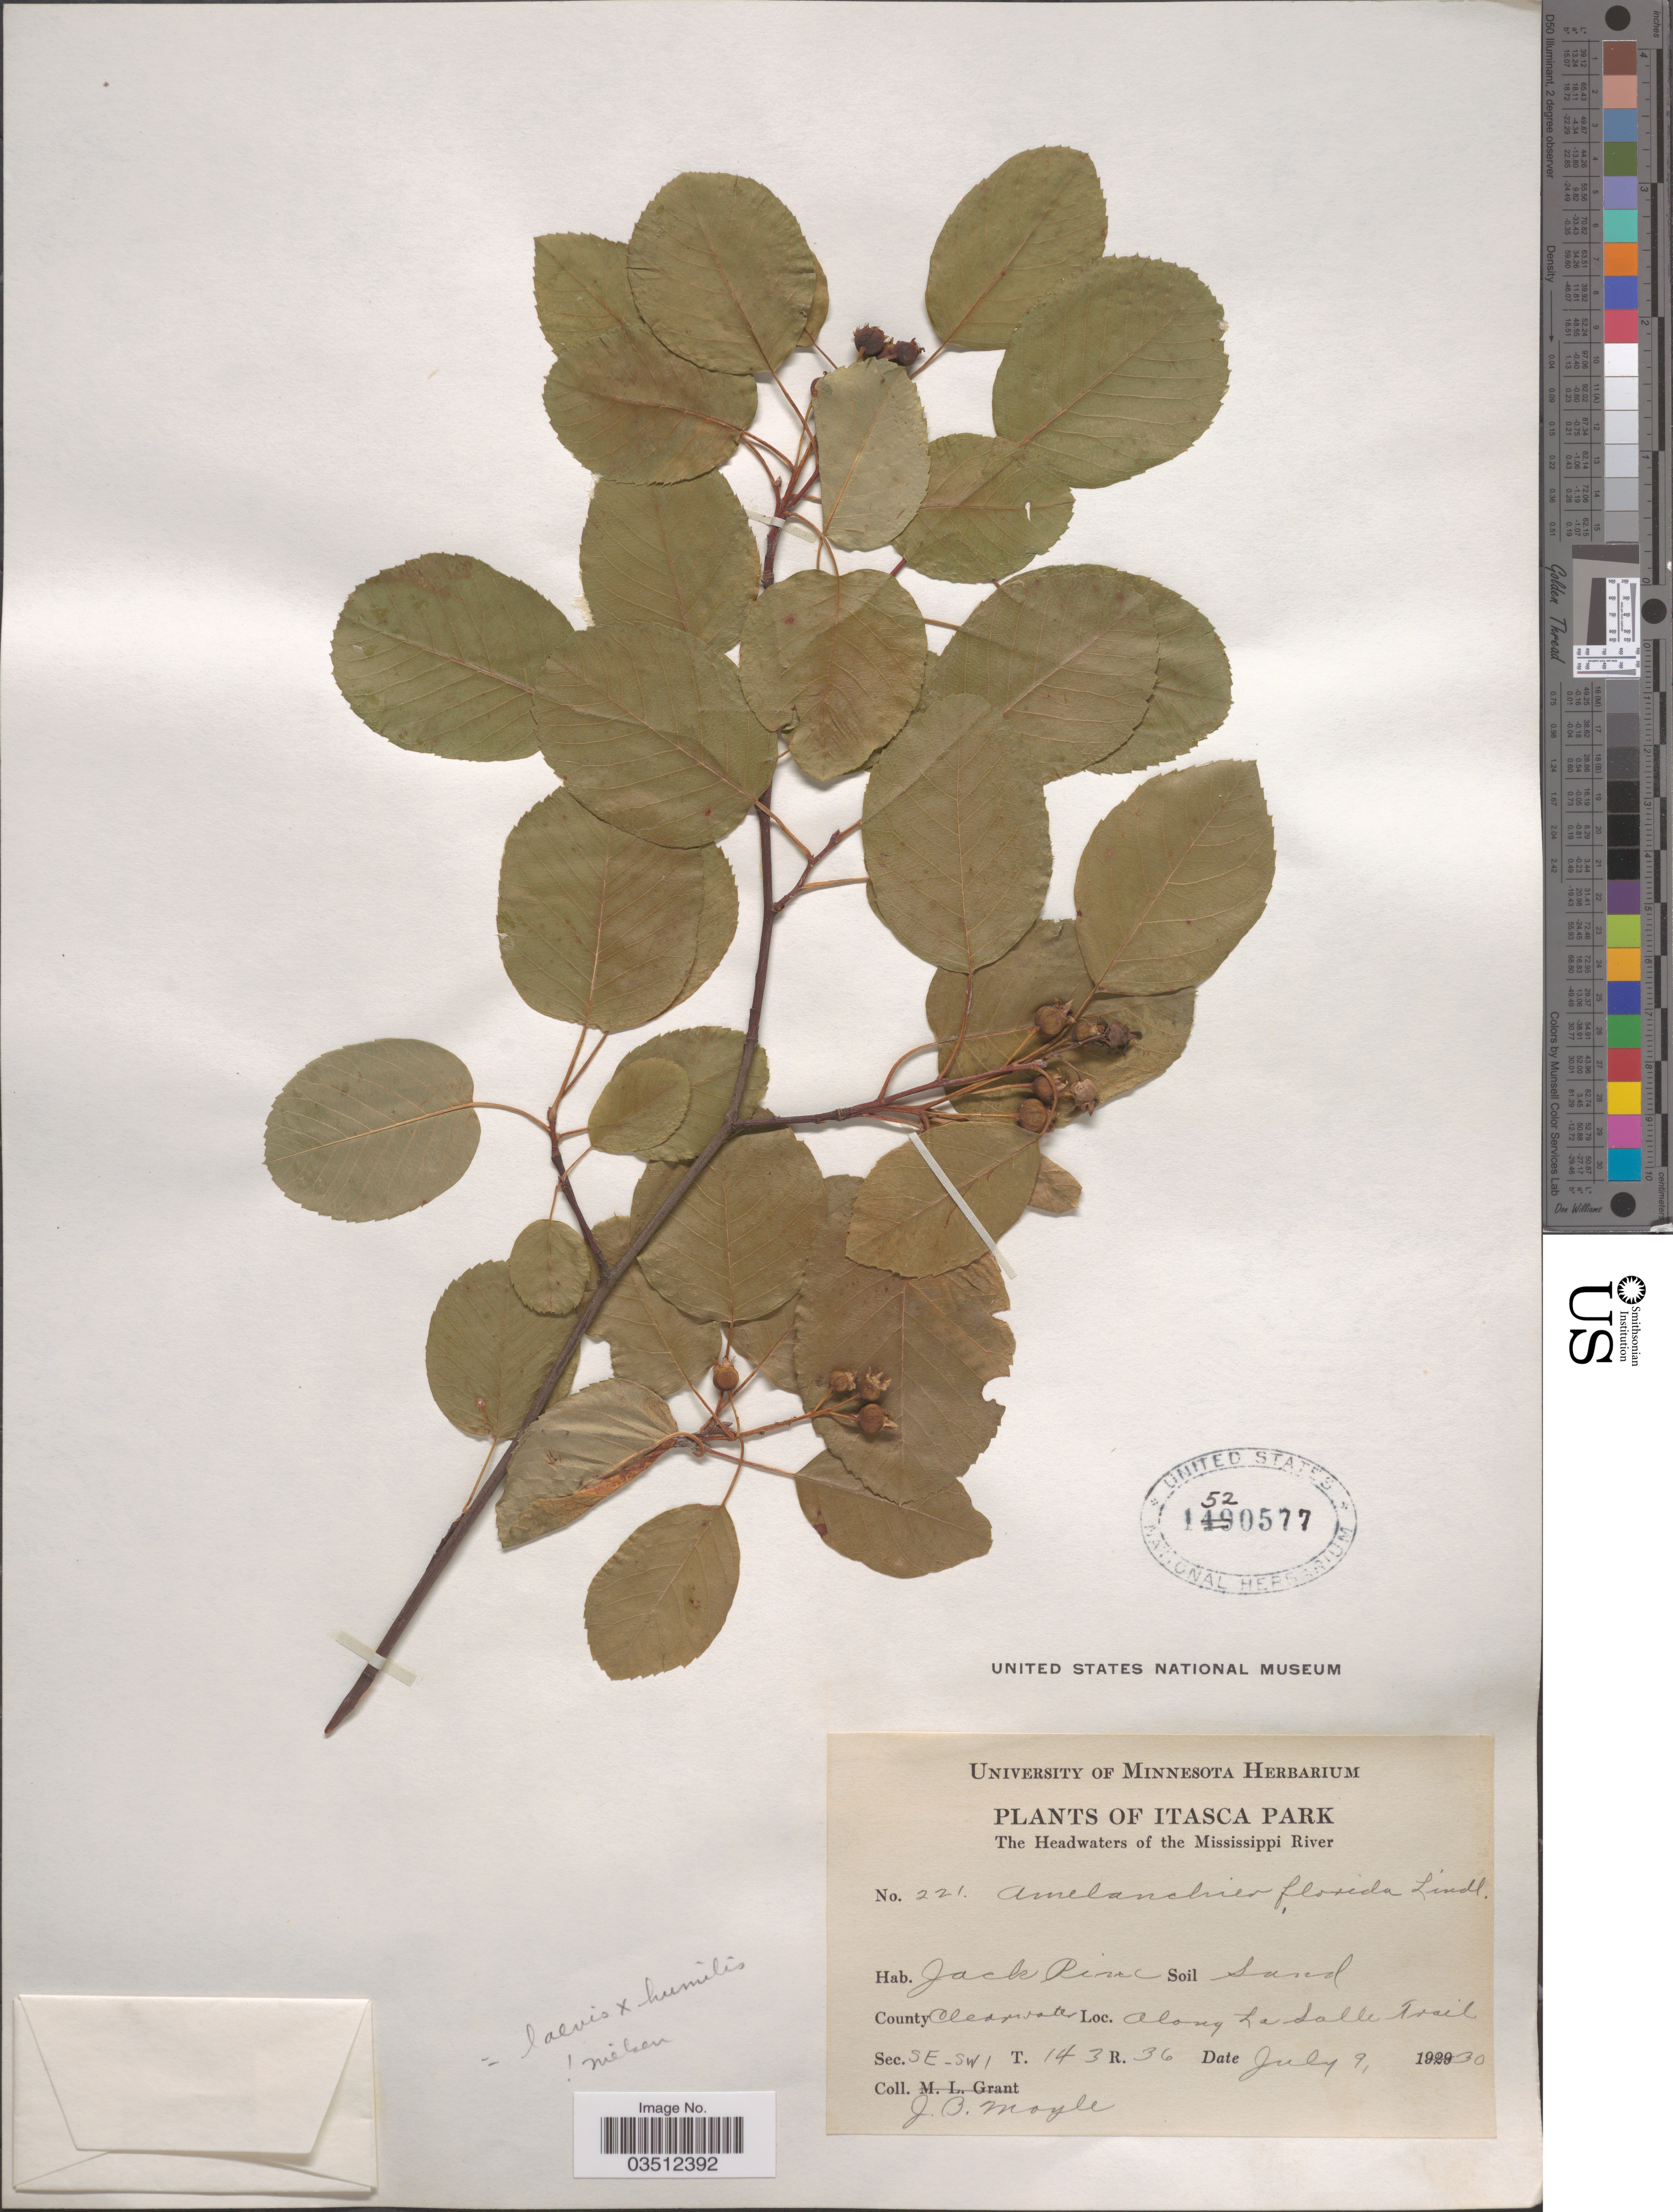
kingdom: Plantae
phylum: Tracheophyta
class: Magnoliopsida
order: Rosales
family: Rosaceae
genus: Amelanchier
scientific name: Amelanchier laevis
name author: Wiegand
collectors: J. Moyle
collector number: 221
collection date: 1930-07-09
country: United States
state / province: Minnesota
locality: Itasca Park. The Headwaters of the Mississippi River. Jack Pine. County Clearwater. Along La Salle Trail. SE-SW1 T. 143 R. 36.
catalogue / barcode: US 1520577